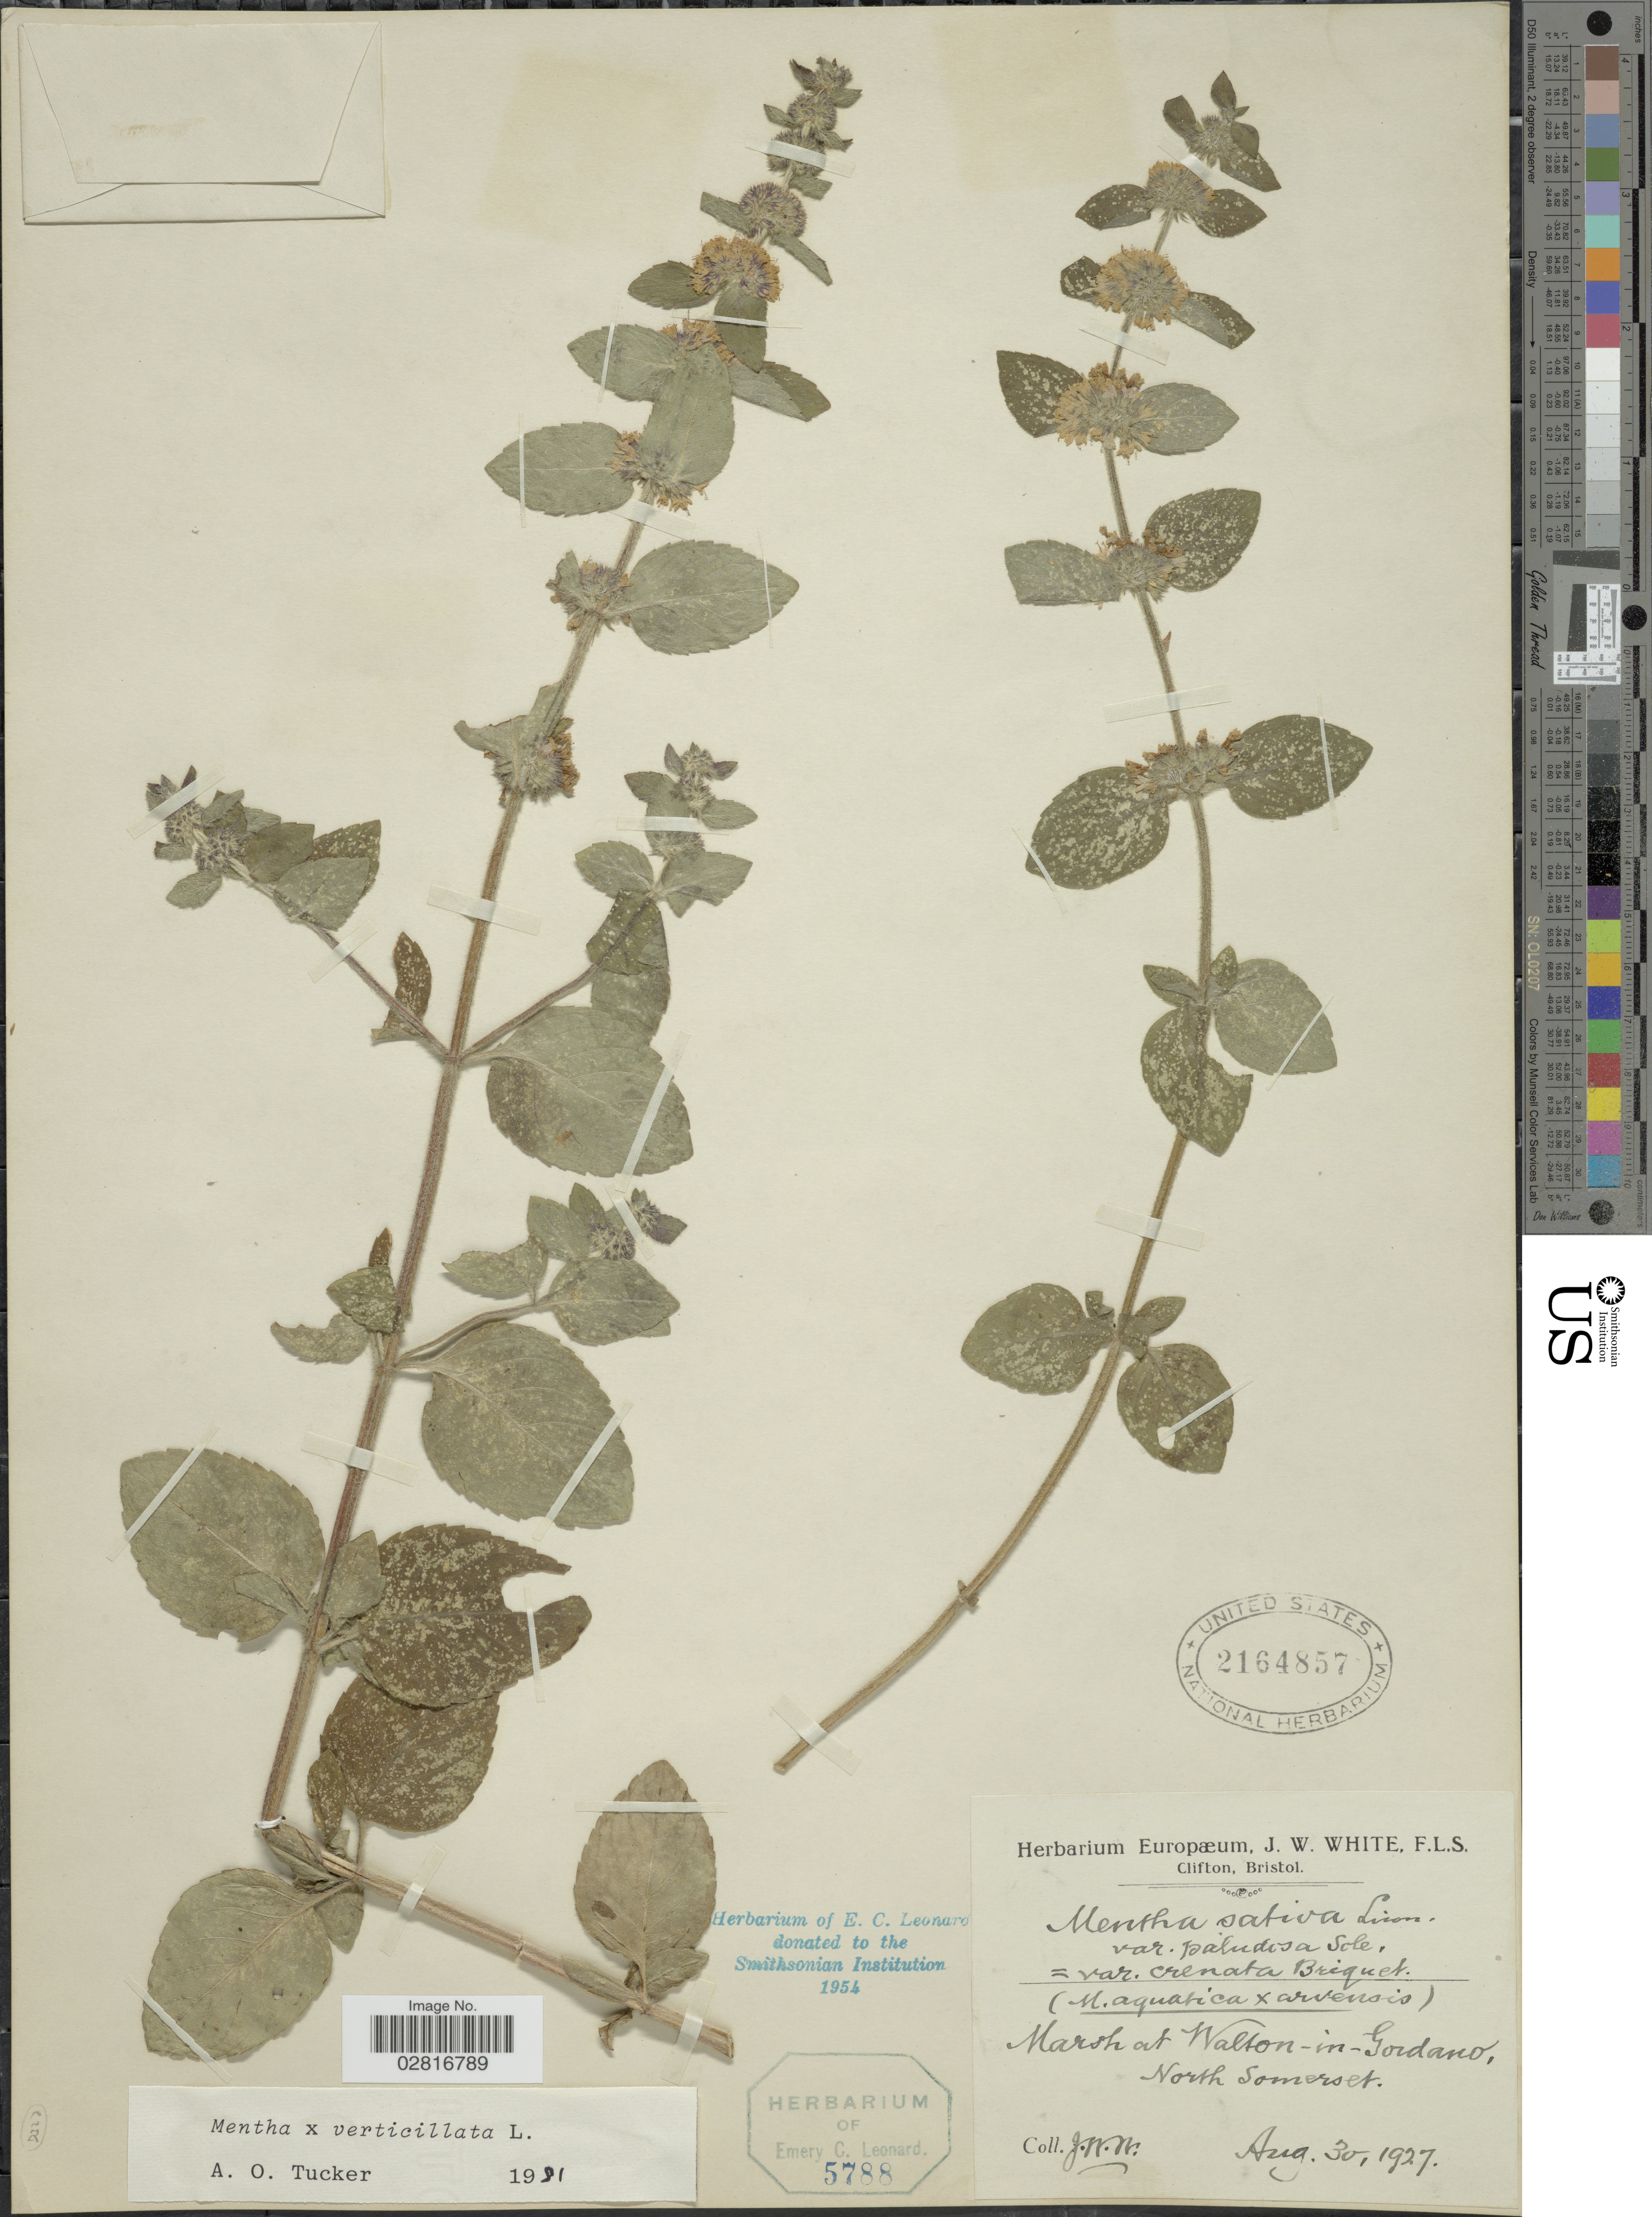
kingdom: Plantae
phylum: Tracheophyta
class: Magnoliopsida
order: Lamiales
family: Lamiaceae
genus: Mentha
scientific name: Mentha x verticillata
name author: L.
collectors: J. W. White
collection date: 1927-08-30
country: Bermuda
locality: Marsh at Walton-in-Gordano, North Somerset.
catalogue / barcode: US 2164857